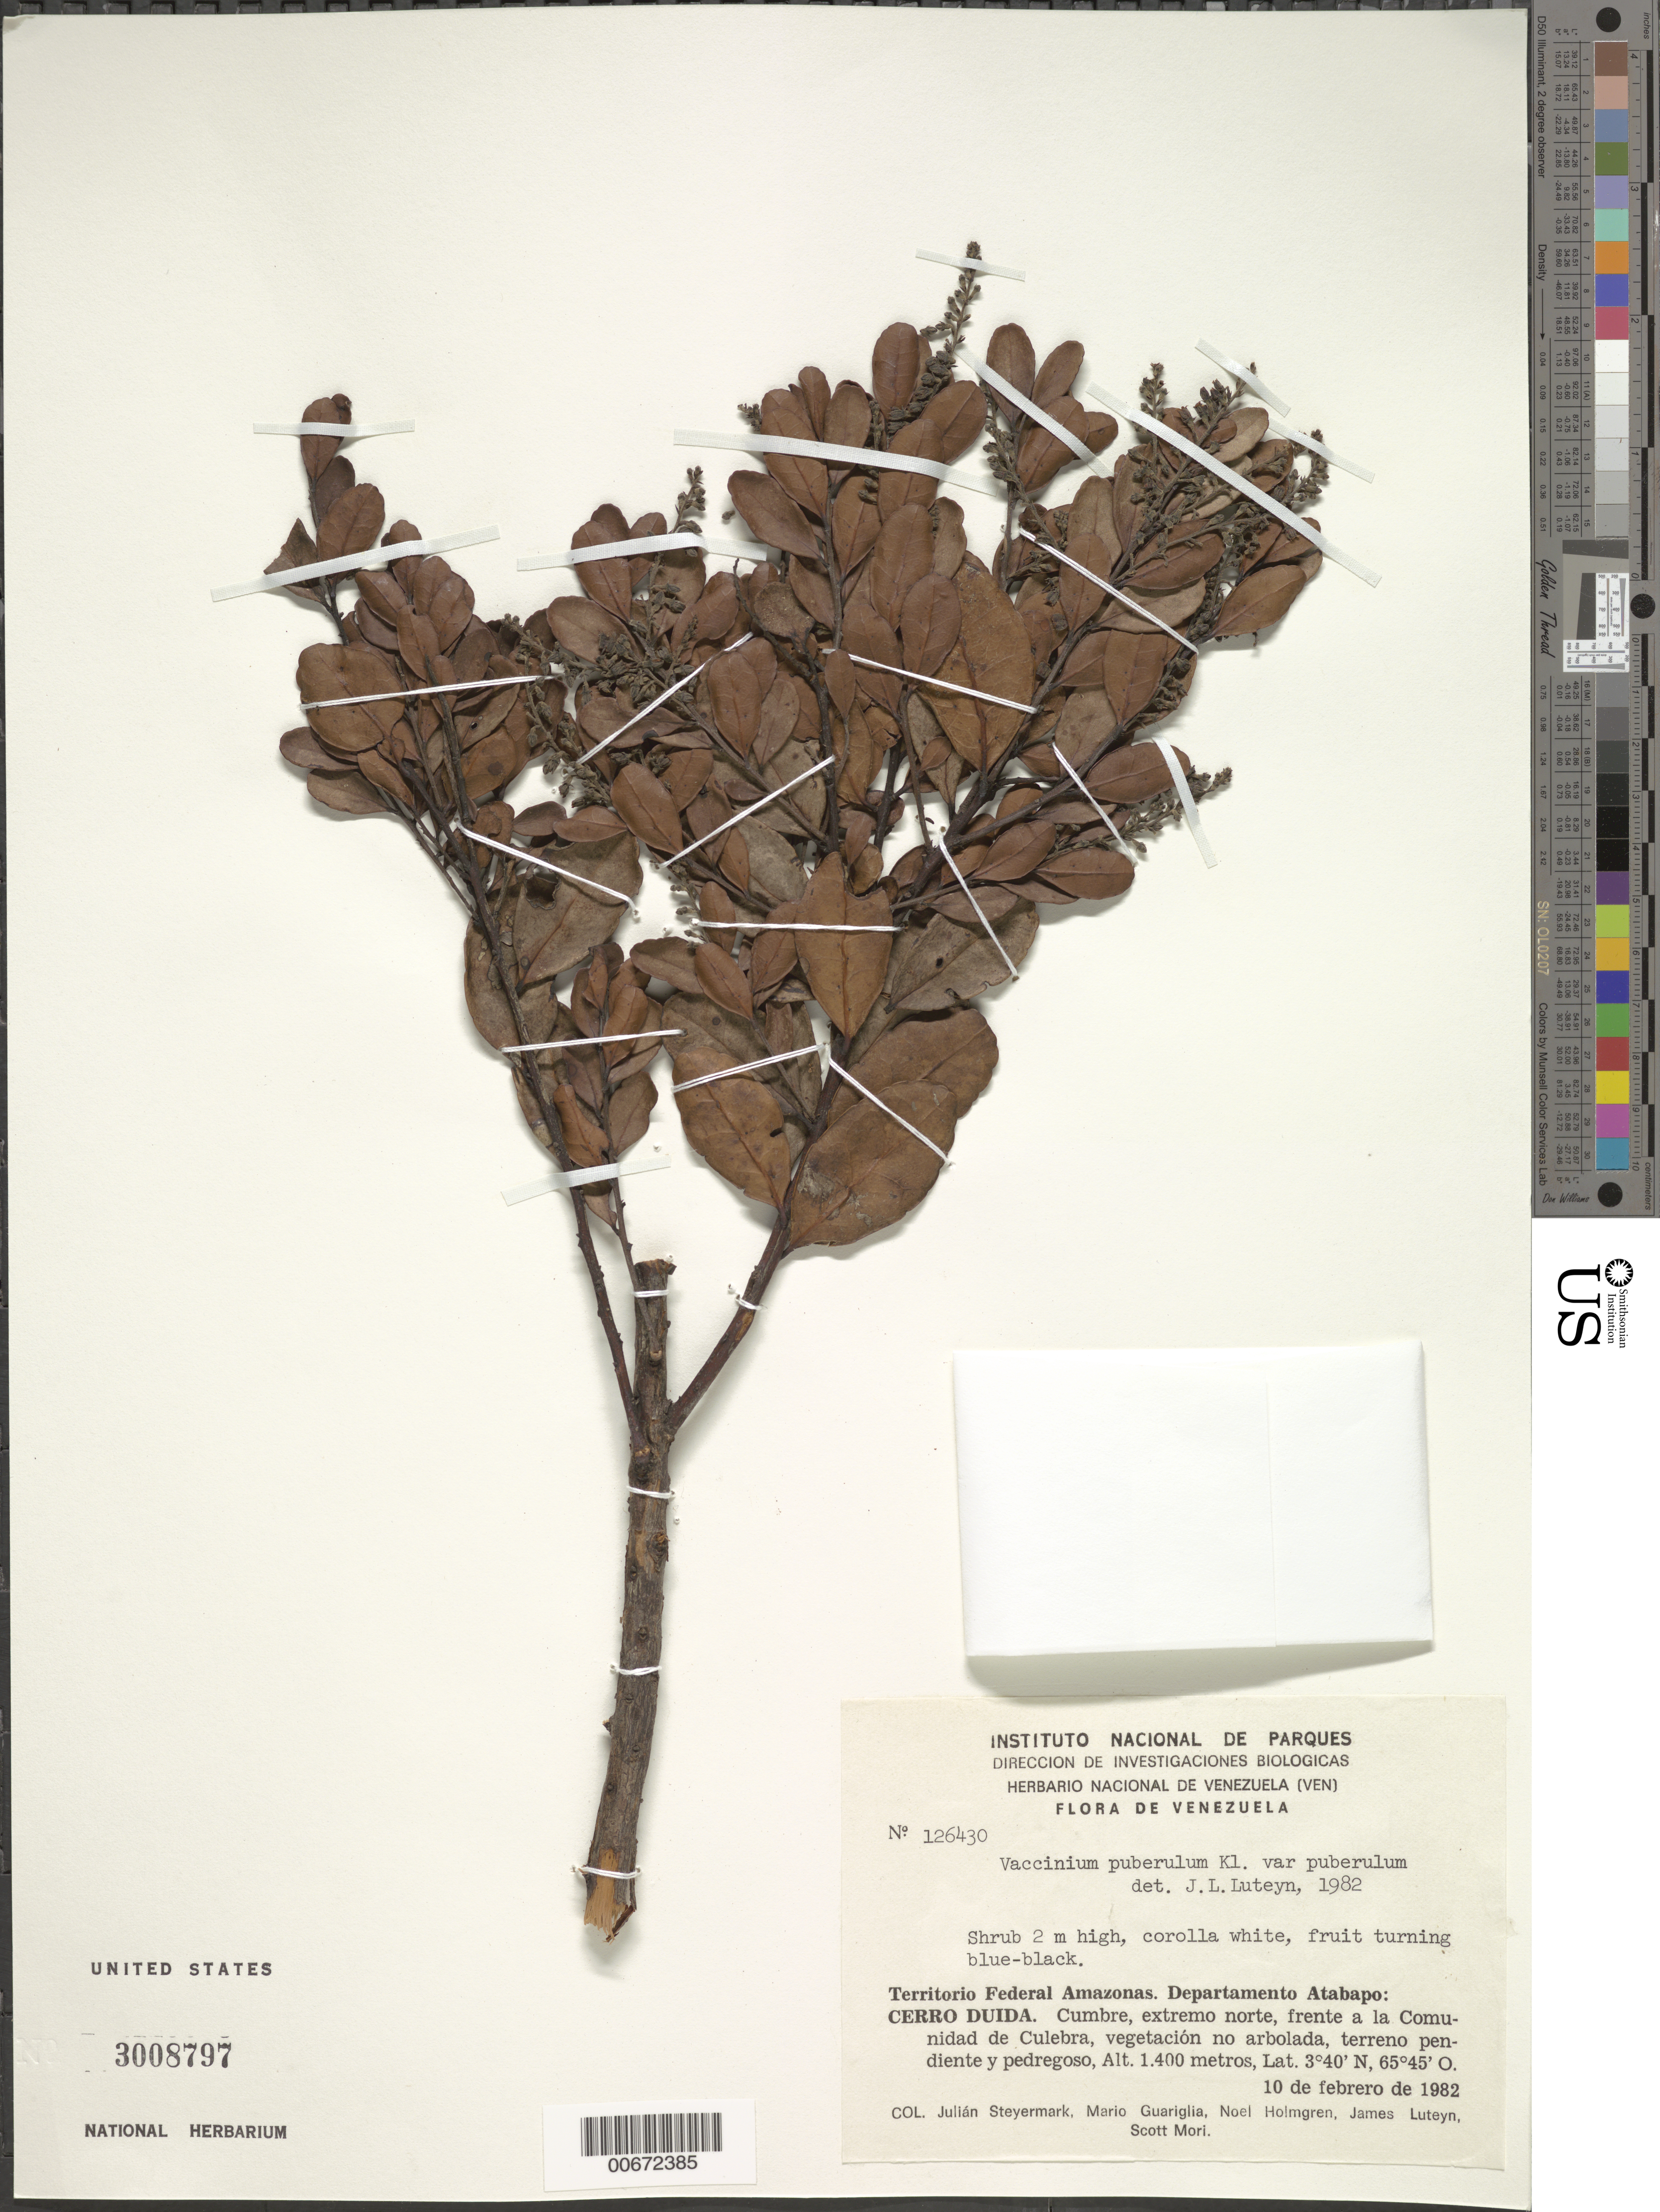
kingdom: Plantae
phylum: Tracheophyta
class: Magnoliopsida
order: Ericales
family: Ericaceae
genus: Vaccinium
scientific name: Vaccinium puberulum var. puberulum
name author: Klotzsch ex Meisn.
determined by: Luteyn, J. L.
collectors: J. Steyermark, M. Guariglia P., N. H. Holmgren, J. L. Luteyn & S. Mori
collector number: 126430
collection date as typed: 10-Feb-82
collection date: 1982-02-10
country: Venezuela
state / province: Amazonas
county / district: Atabapo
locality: Cerro Duida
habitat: Vegetación no arbolada, terreno pendiente y pedregoso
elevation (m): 1400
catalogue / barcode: US 3008797